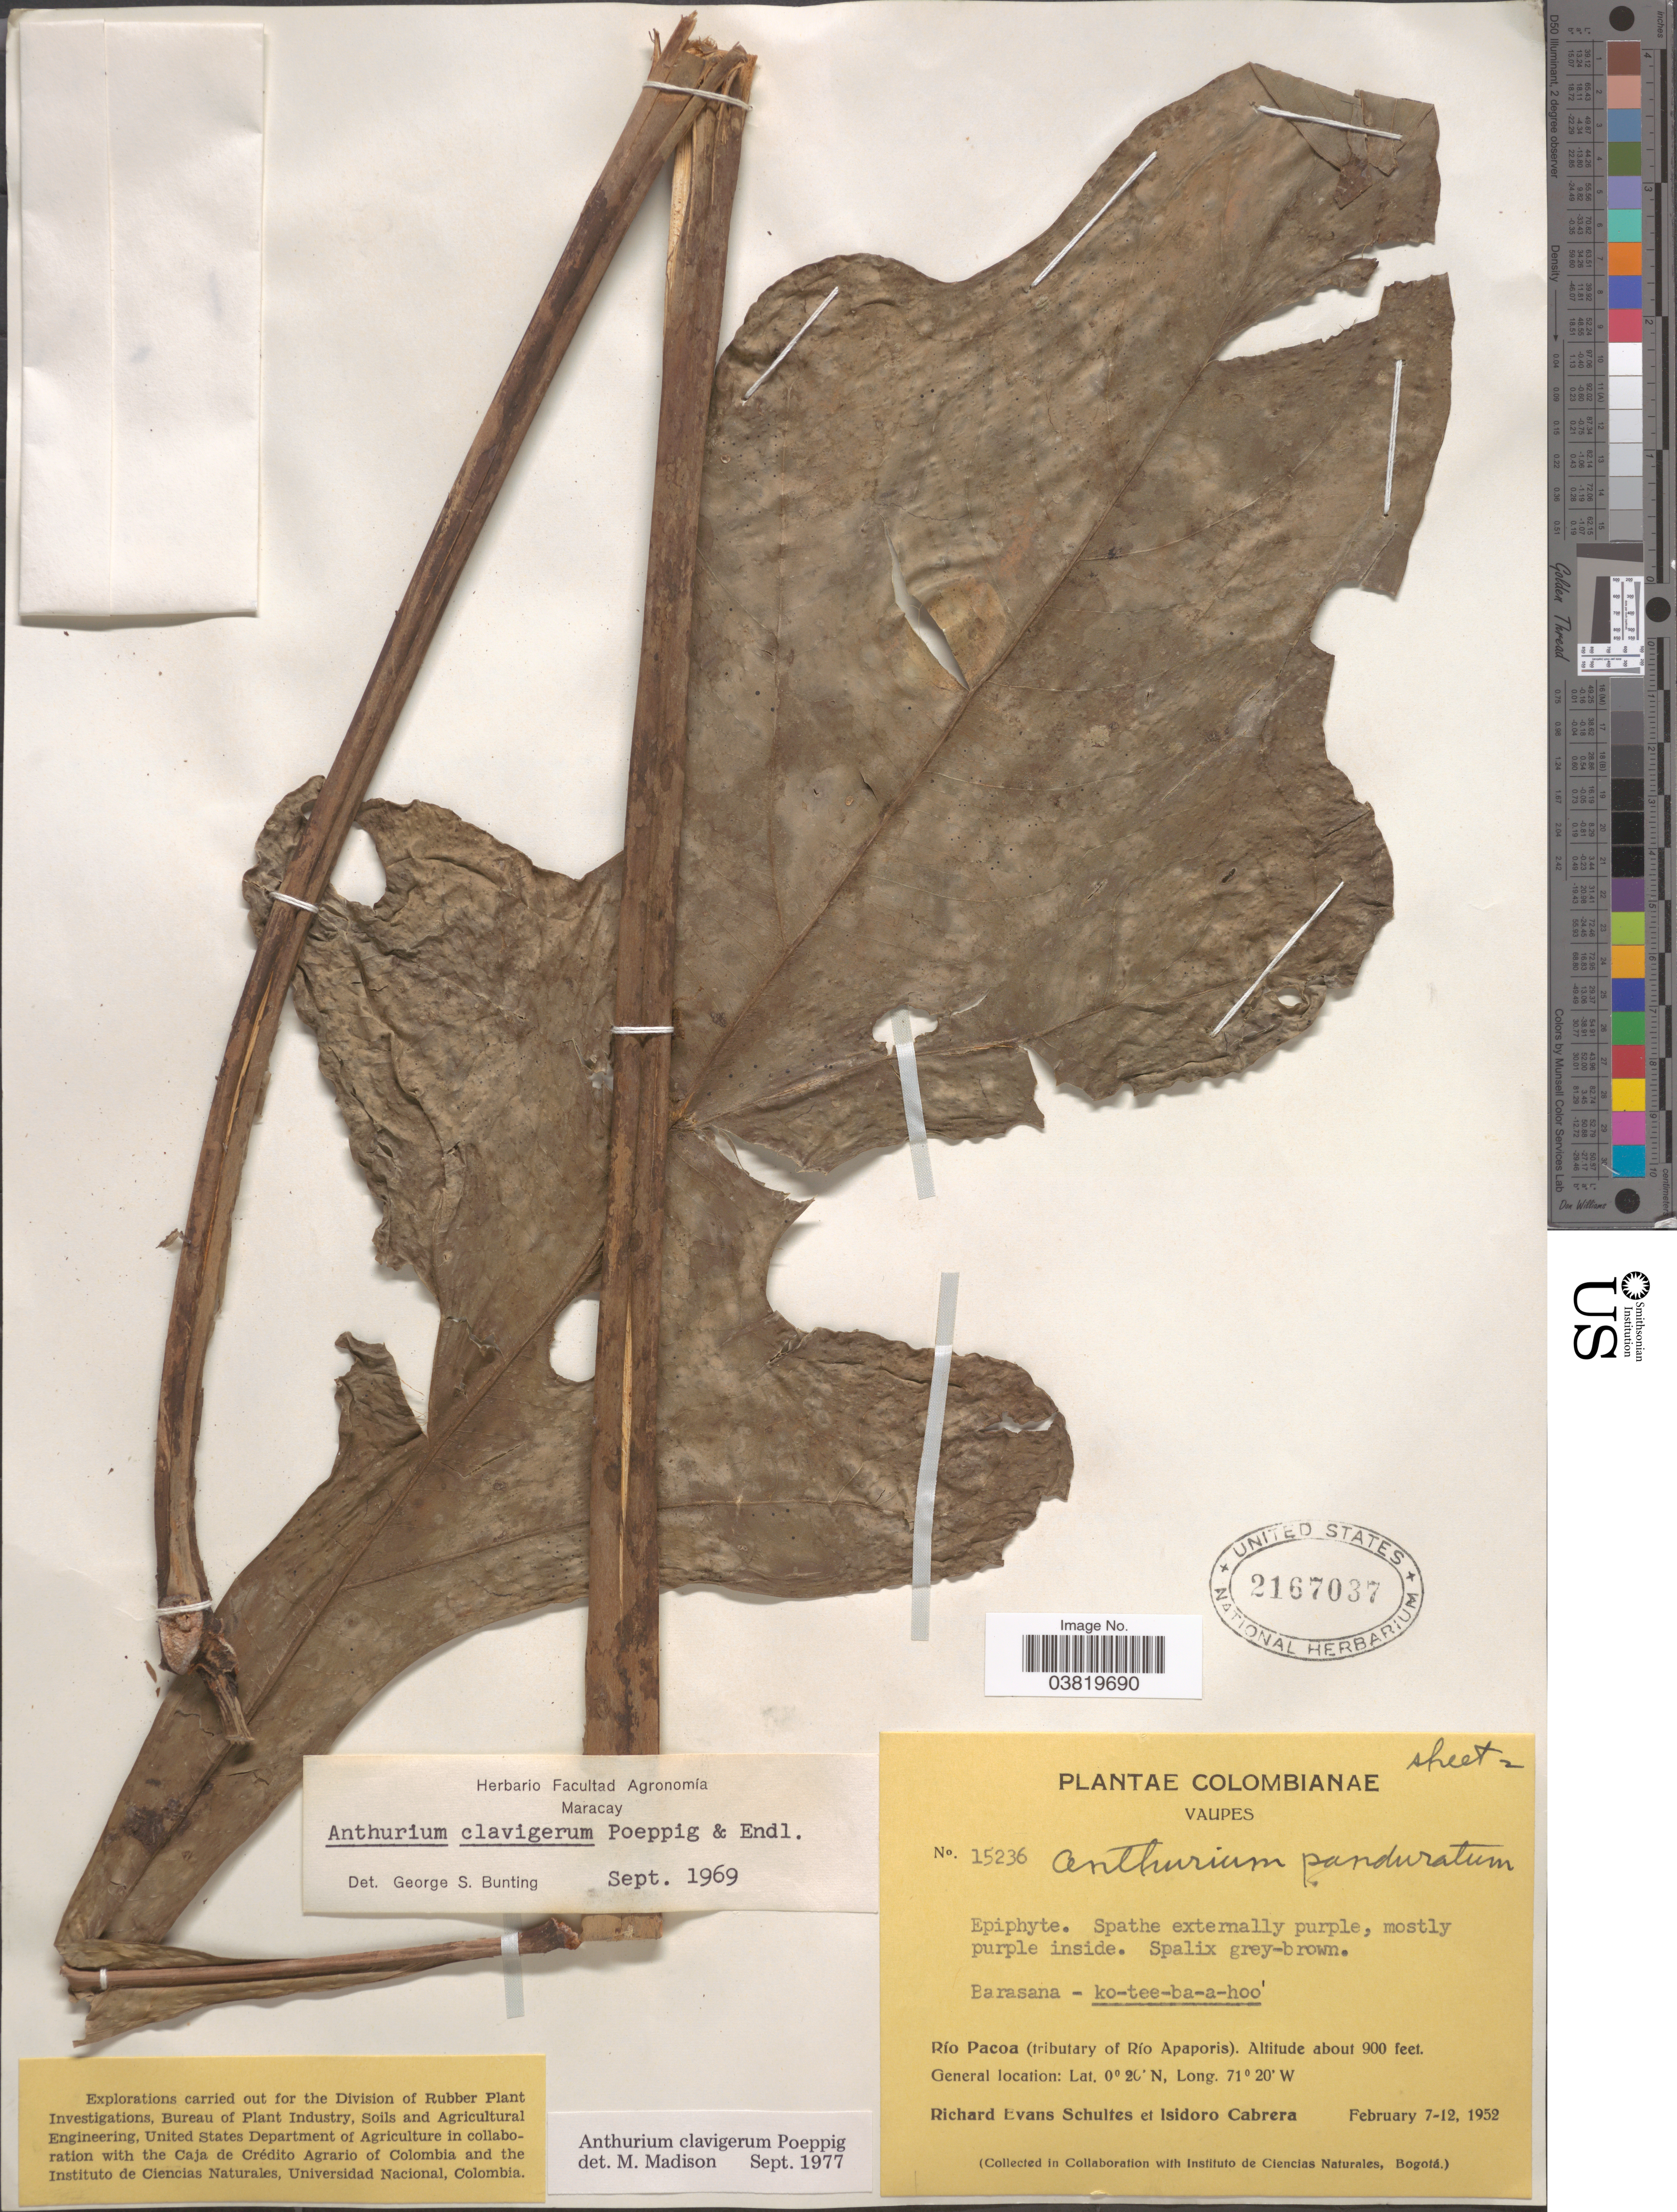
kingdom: Plantae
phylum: Tracheophyta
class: Liliopsida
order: Alismatales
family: Araceae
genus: Anthurium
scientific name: Anthurium clavigerum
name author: Poepp. & Endl.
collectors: R. E. Schultes & I. Cabrera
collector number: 15236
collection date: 1952-02-07/1952-02-12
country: Colombia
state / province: Vaupés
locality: Río Pacoa (tributary of Río Apaporis).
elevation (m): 274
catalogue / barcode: US 2167037